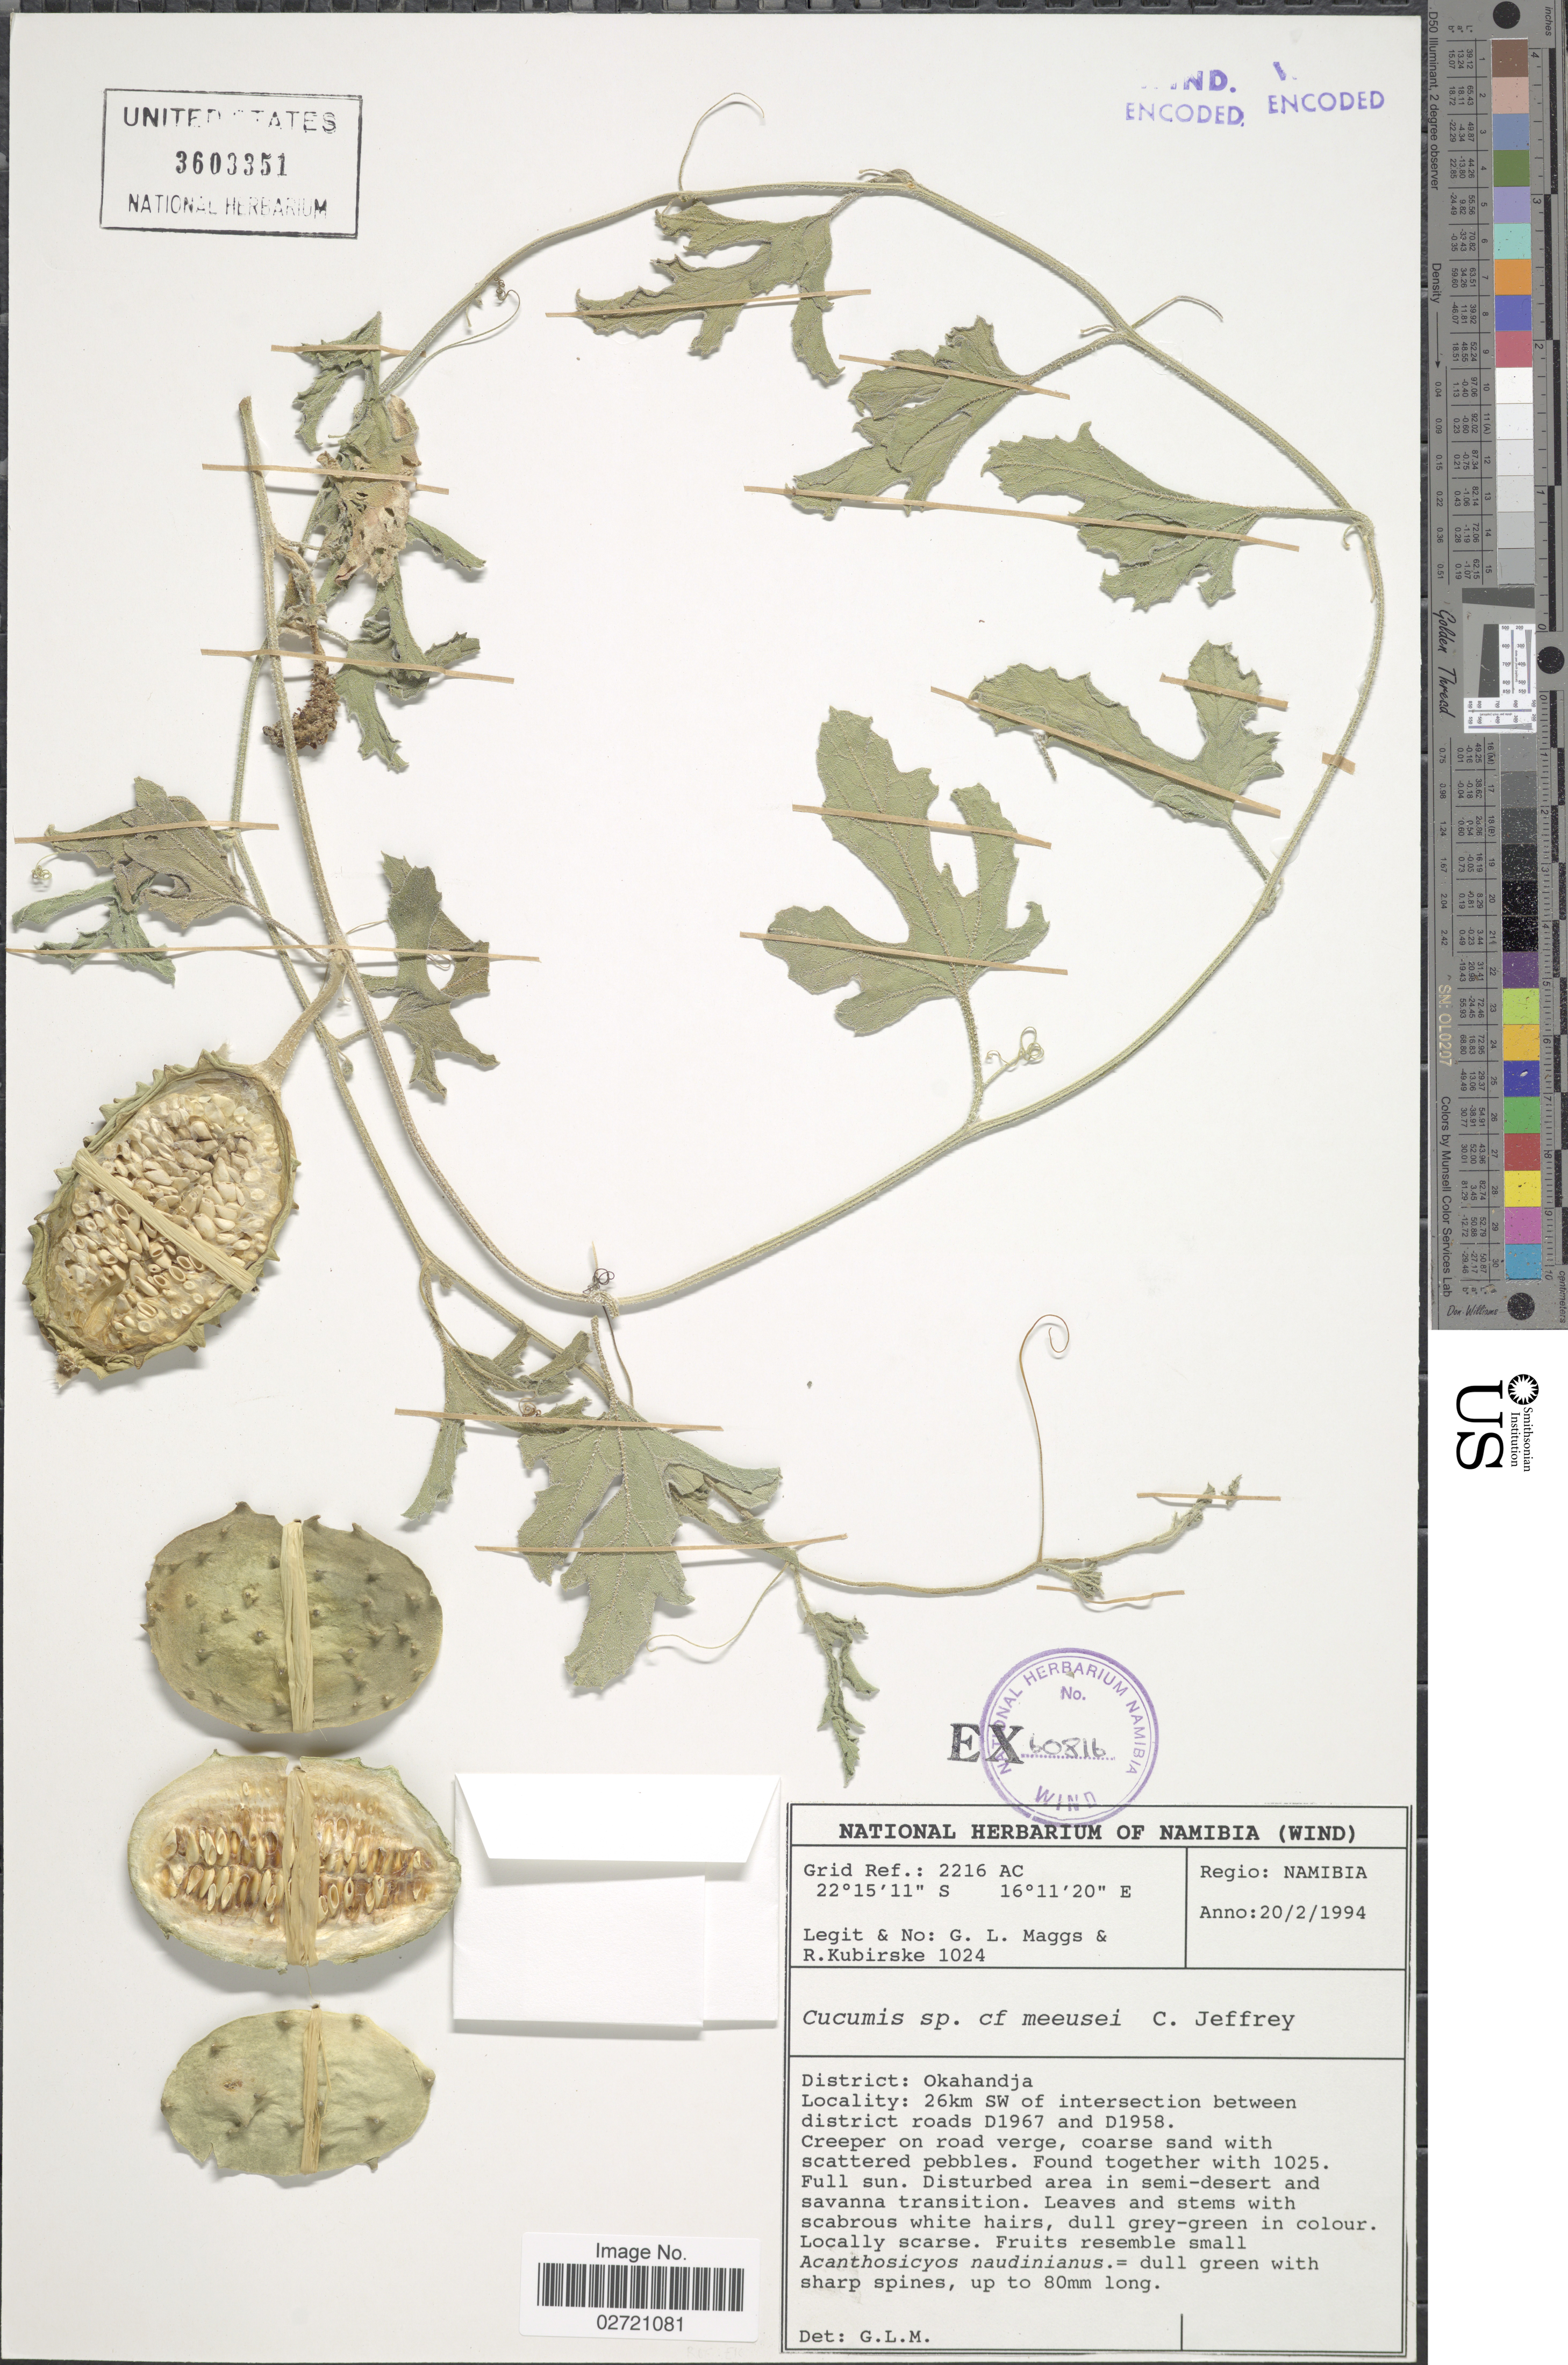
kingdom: Plantae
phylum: Tracheophyta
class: Magnoliopsida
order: Cucurbitales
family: Cucurbitaceae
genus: Cucumis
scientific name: Cucumis meeusei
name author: C. Jeffrey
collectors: G. Maggs & R. Kubirske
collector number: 1024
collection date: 1994-02-20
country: Namibia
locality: Grid Ref. 2216 AC. District Okahandja. 26 km SW of intersection between district roads D1967 and D1958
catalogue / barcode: US 3603351